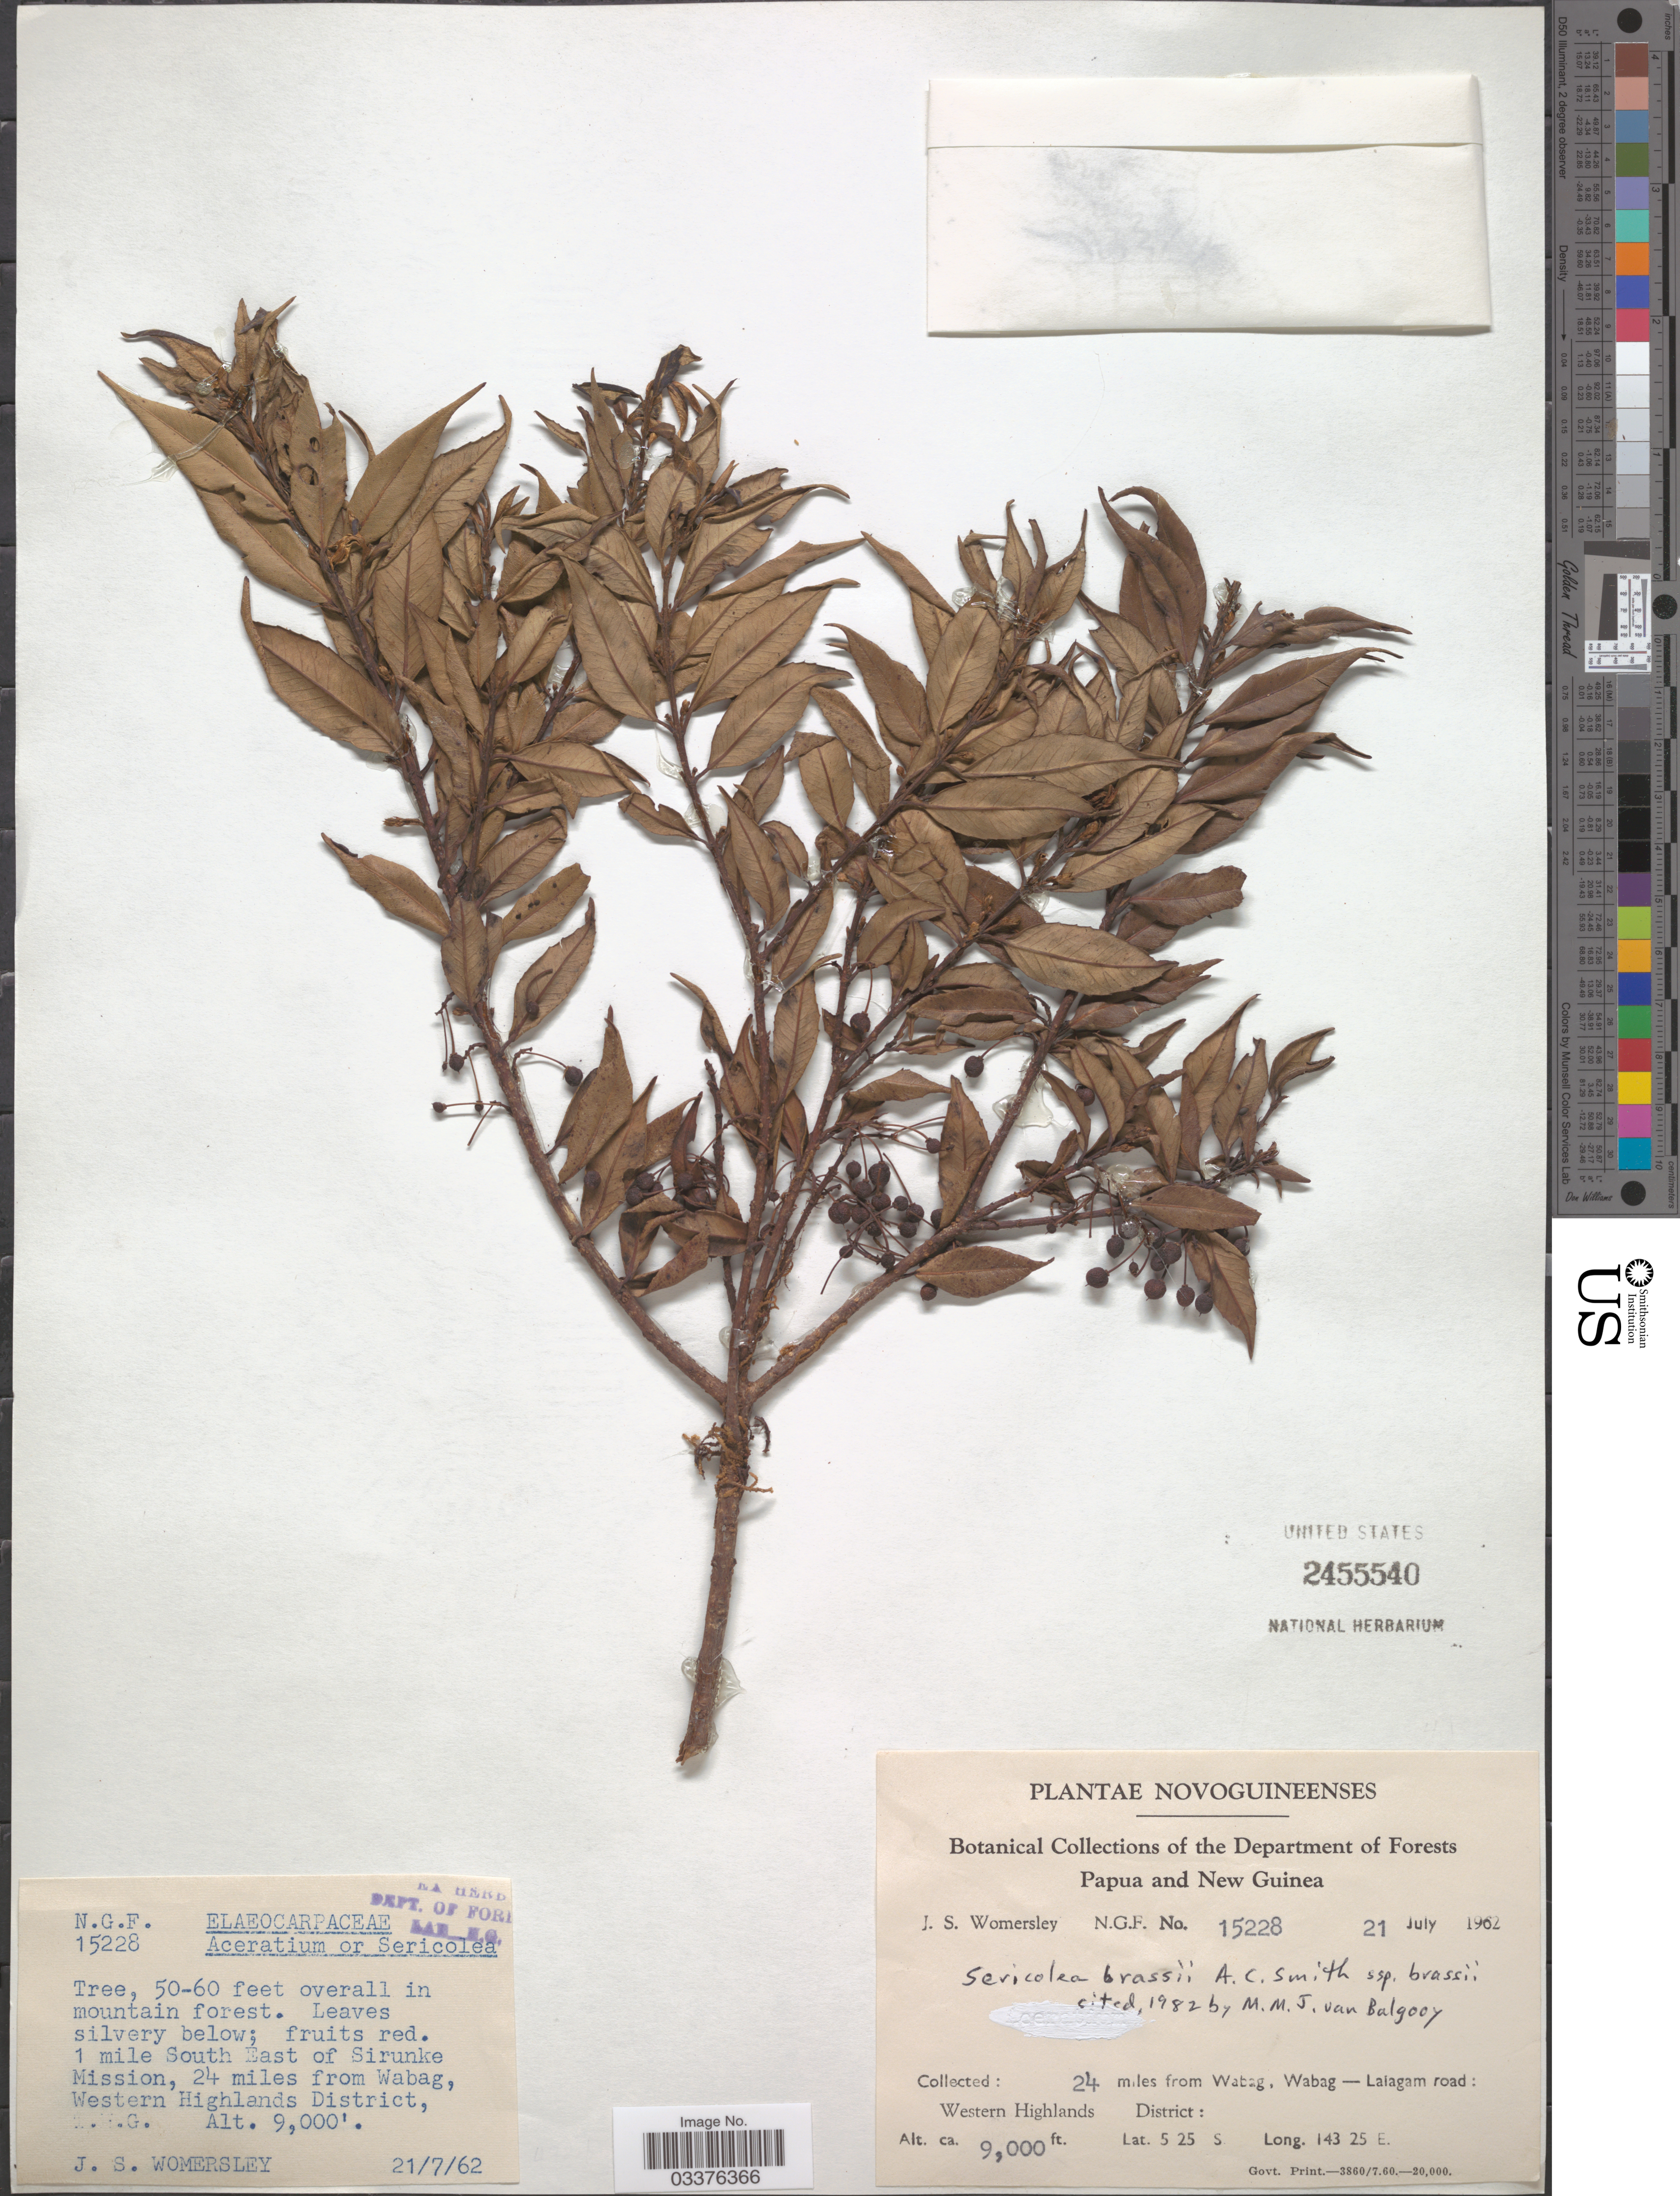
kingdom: Plantae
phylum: Tracheophyta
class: Magnoliopsida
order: Oxalidales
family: Elaeocarpaceae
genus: Sericolea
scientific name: Sericolea brassii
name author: A.C. Sm.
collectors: J. S. Womersley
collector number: N.G.F. 15228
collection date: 1962-07-21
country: Papua New Guinea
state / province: Western Highlands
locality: Novoguineenses. Papua and New Guinea. 1 mile South East of Sirunke Mission, 24 miles from Wabag, Western Highlands District, T.N.G.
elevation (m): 2743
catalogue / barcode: US 2455540